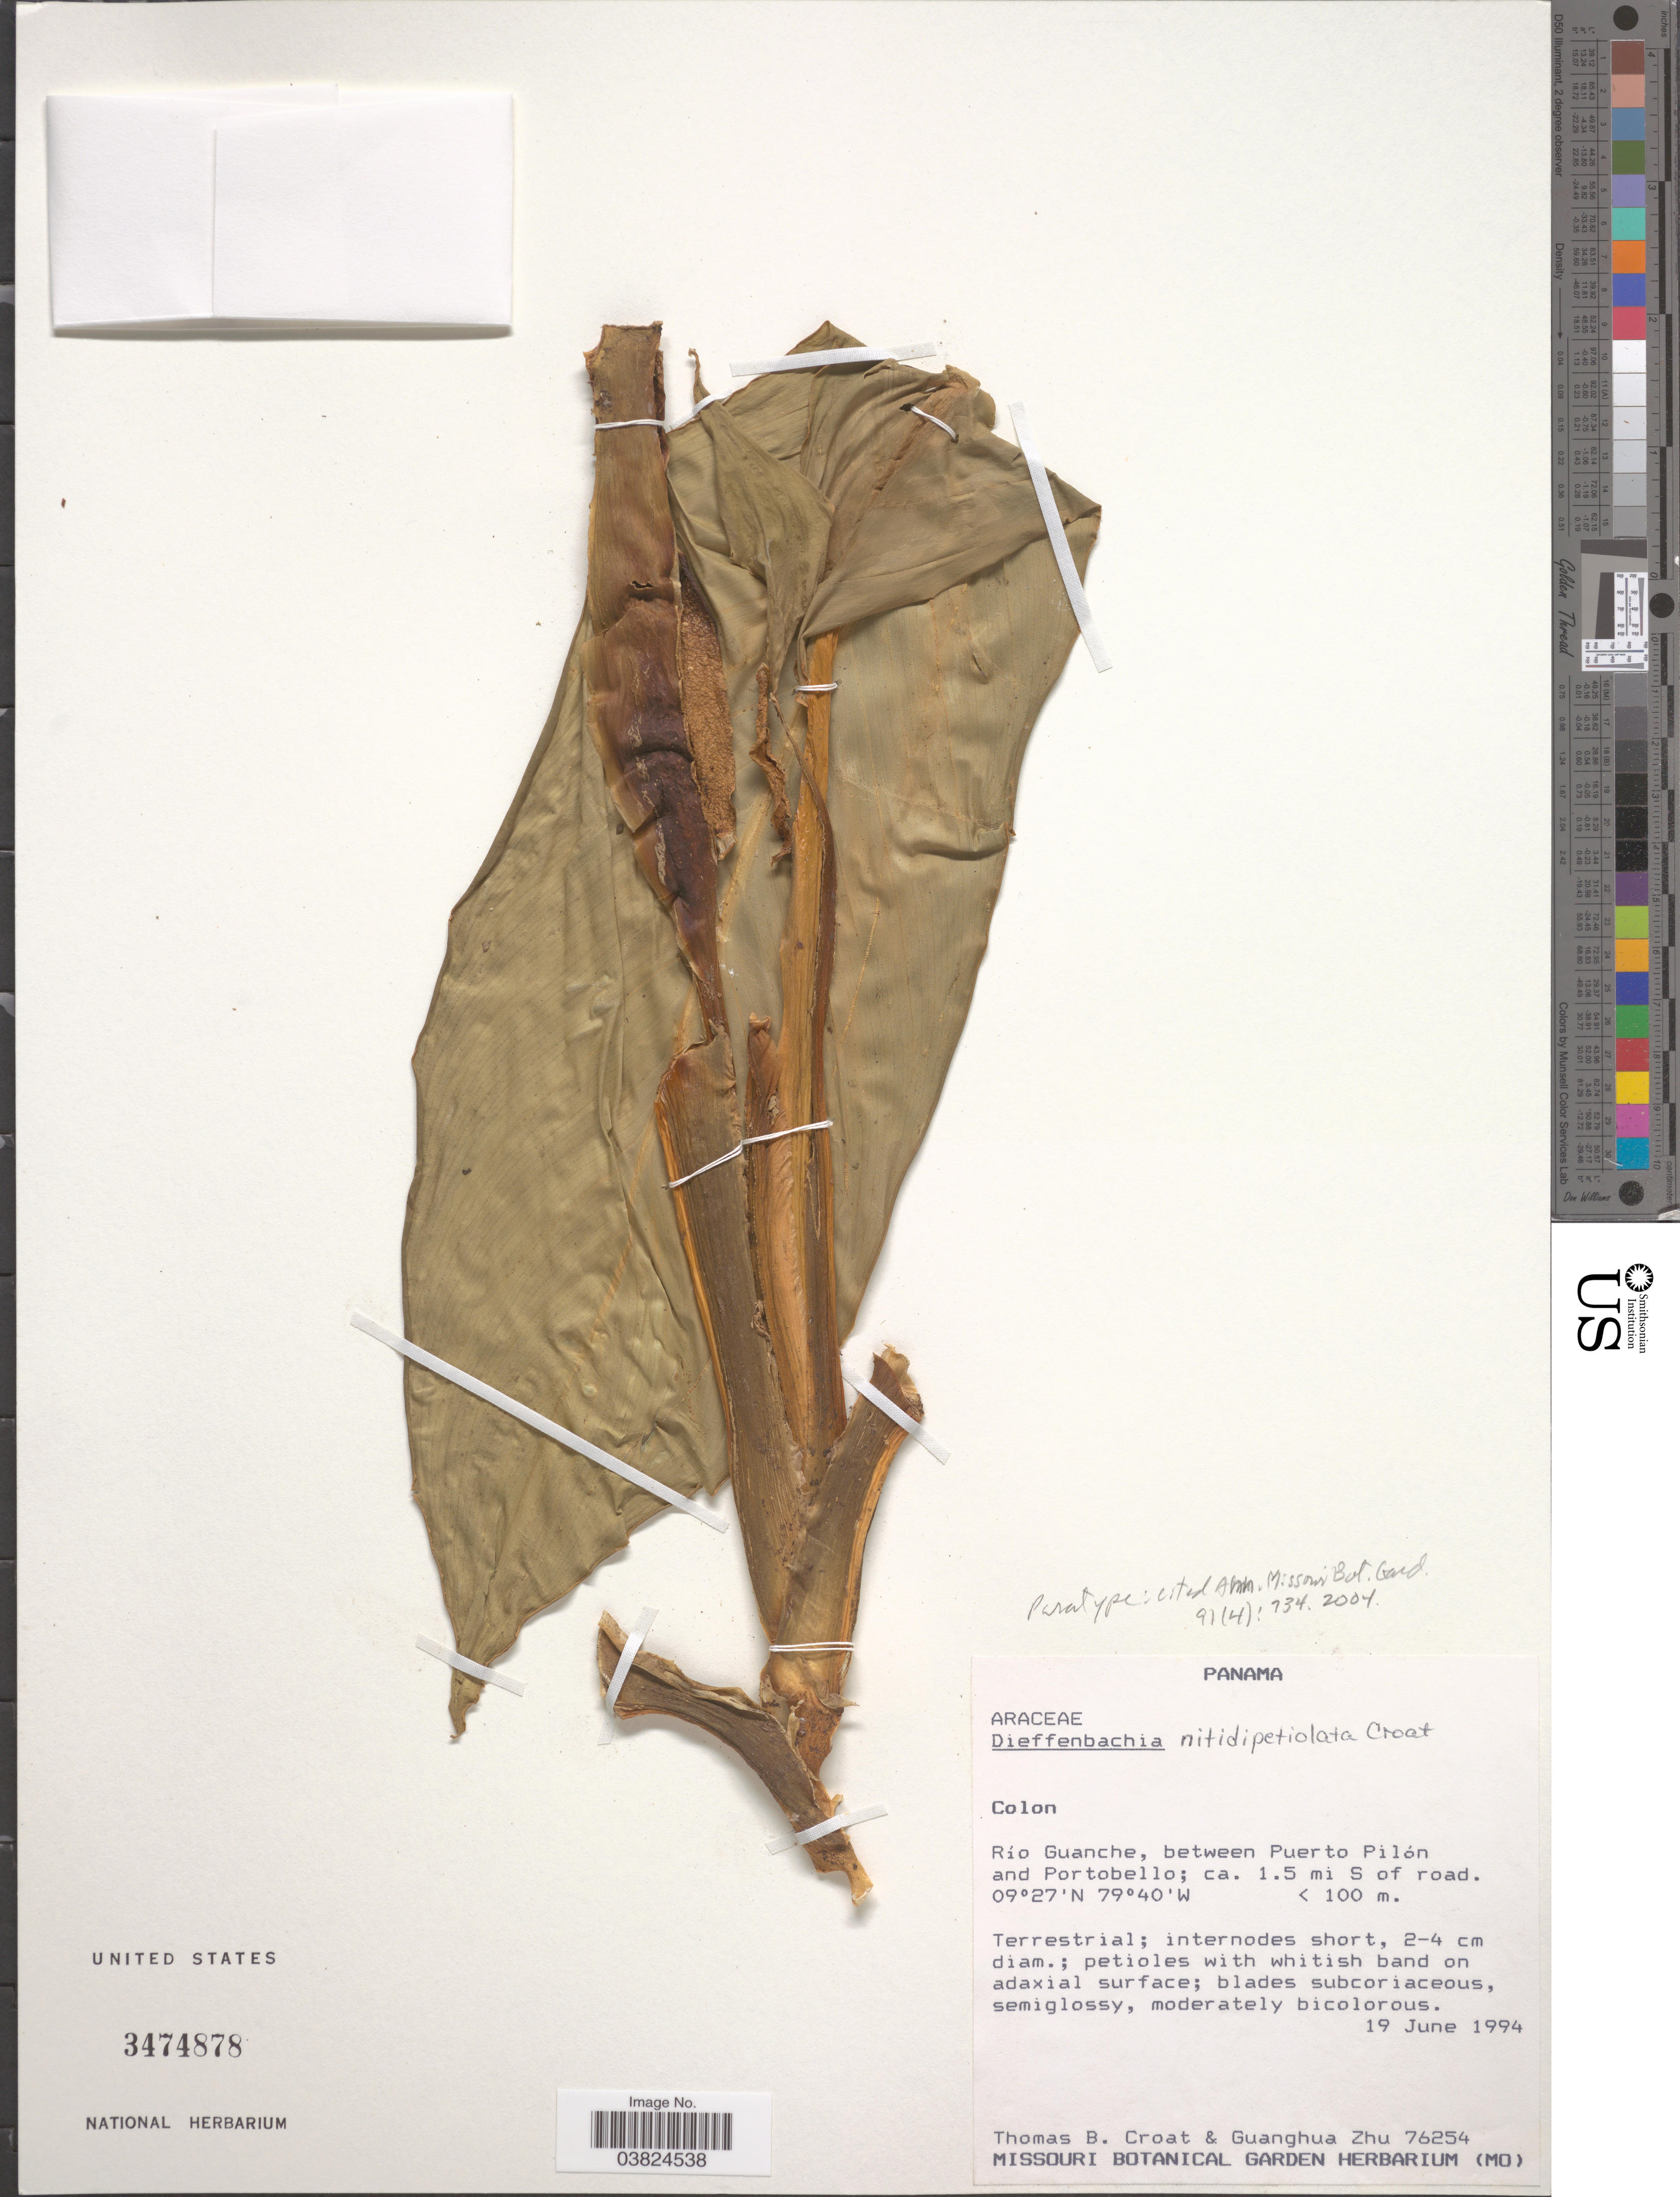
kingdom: Plantae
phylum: Tracheophyta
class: Liliopsida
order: Alismatales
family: Araceae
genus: Dieffenbachia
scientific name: Dieffenbachia nitidipetiolata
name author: Croat & Grayum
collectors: T. B. Croat & G. Zhu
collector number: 76254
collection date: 1994-06-19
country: Panama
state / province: Colón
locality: Río Guanche, between Puerto Pilón and Portobello; ca. 1.5 mi S of road.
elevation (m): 100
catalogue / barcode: US 3474878